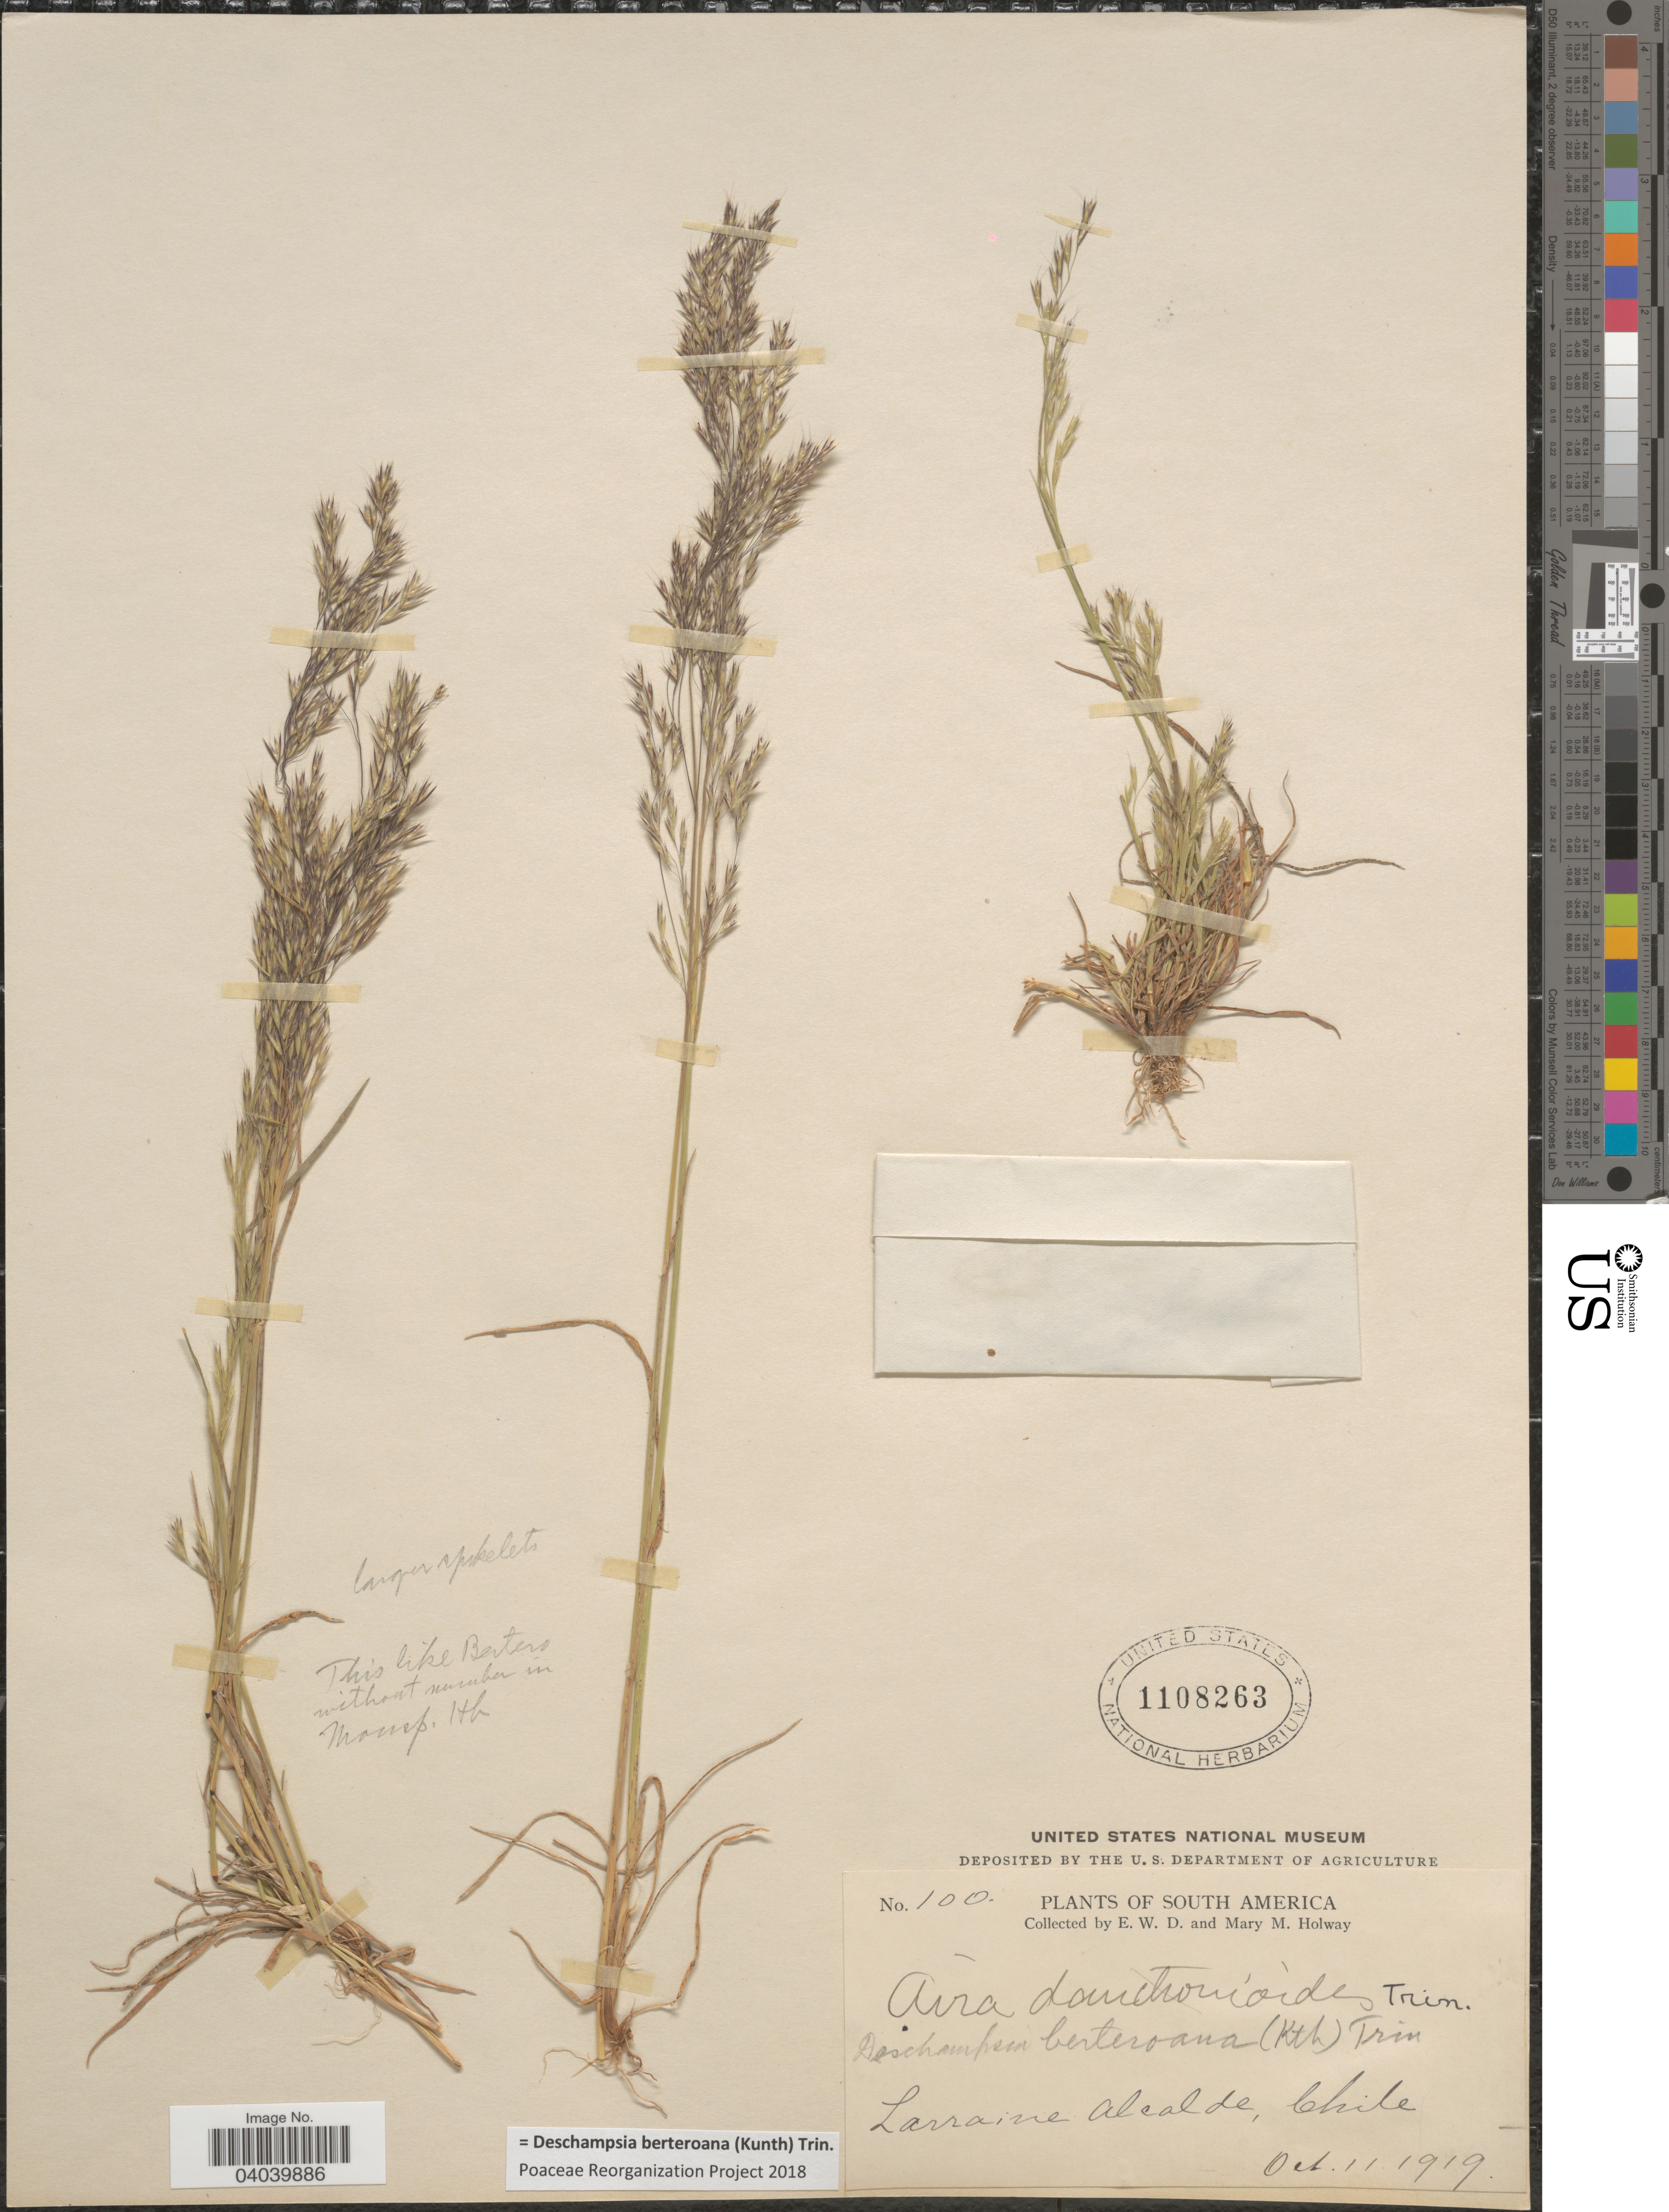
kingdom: Plantae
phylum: Tracheophyta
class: Liliopsida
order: Poales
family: Poaceae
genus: Deschampsia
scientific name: Deschampsia berteroana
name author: (Kunth) Trin.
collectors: E. W. D. Holway & M. M. Holway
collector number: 100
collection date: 1919-10-11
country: Chile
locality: Larraine Alcalde.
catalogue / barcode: US 1108263